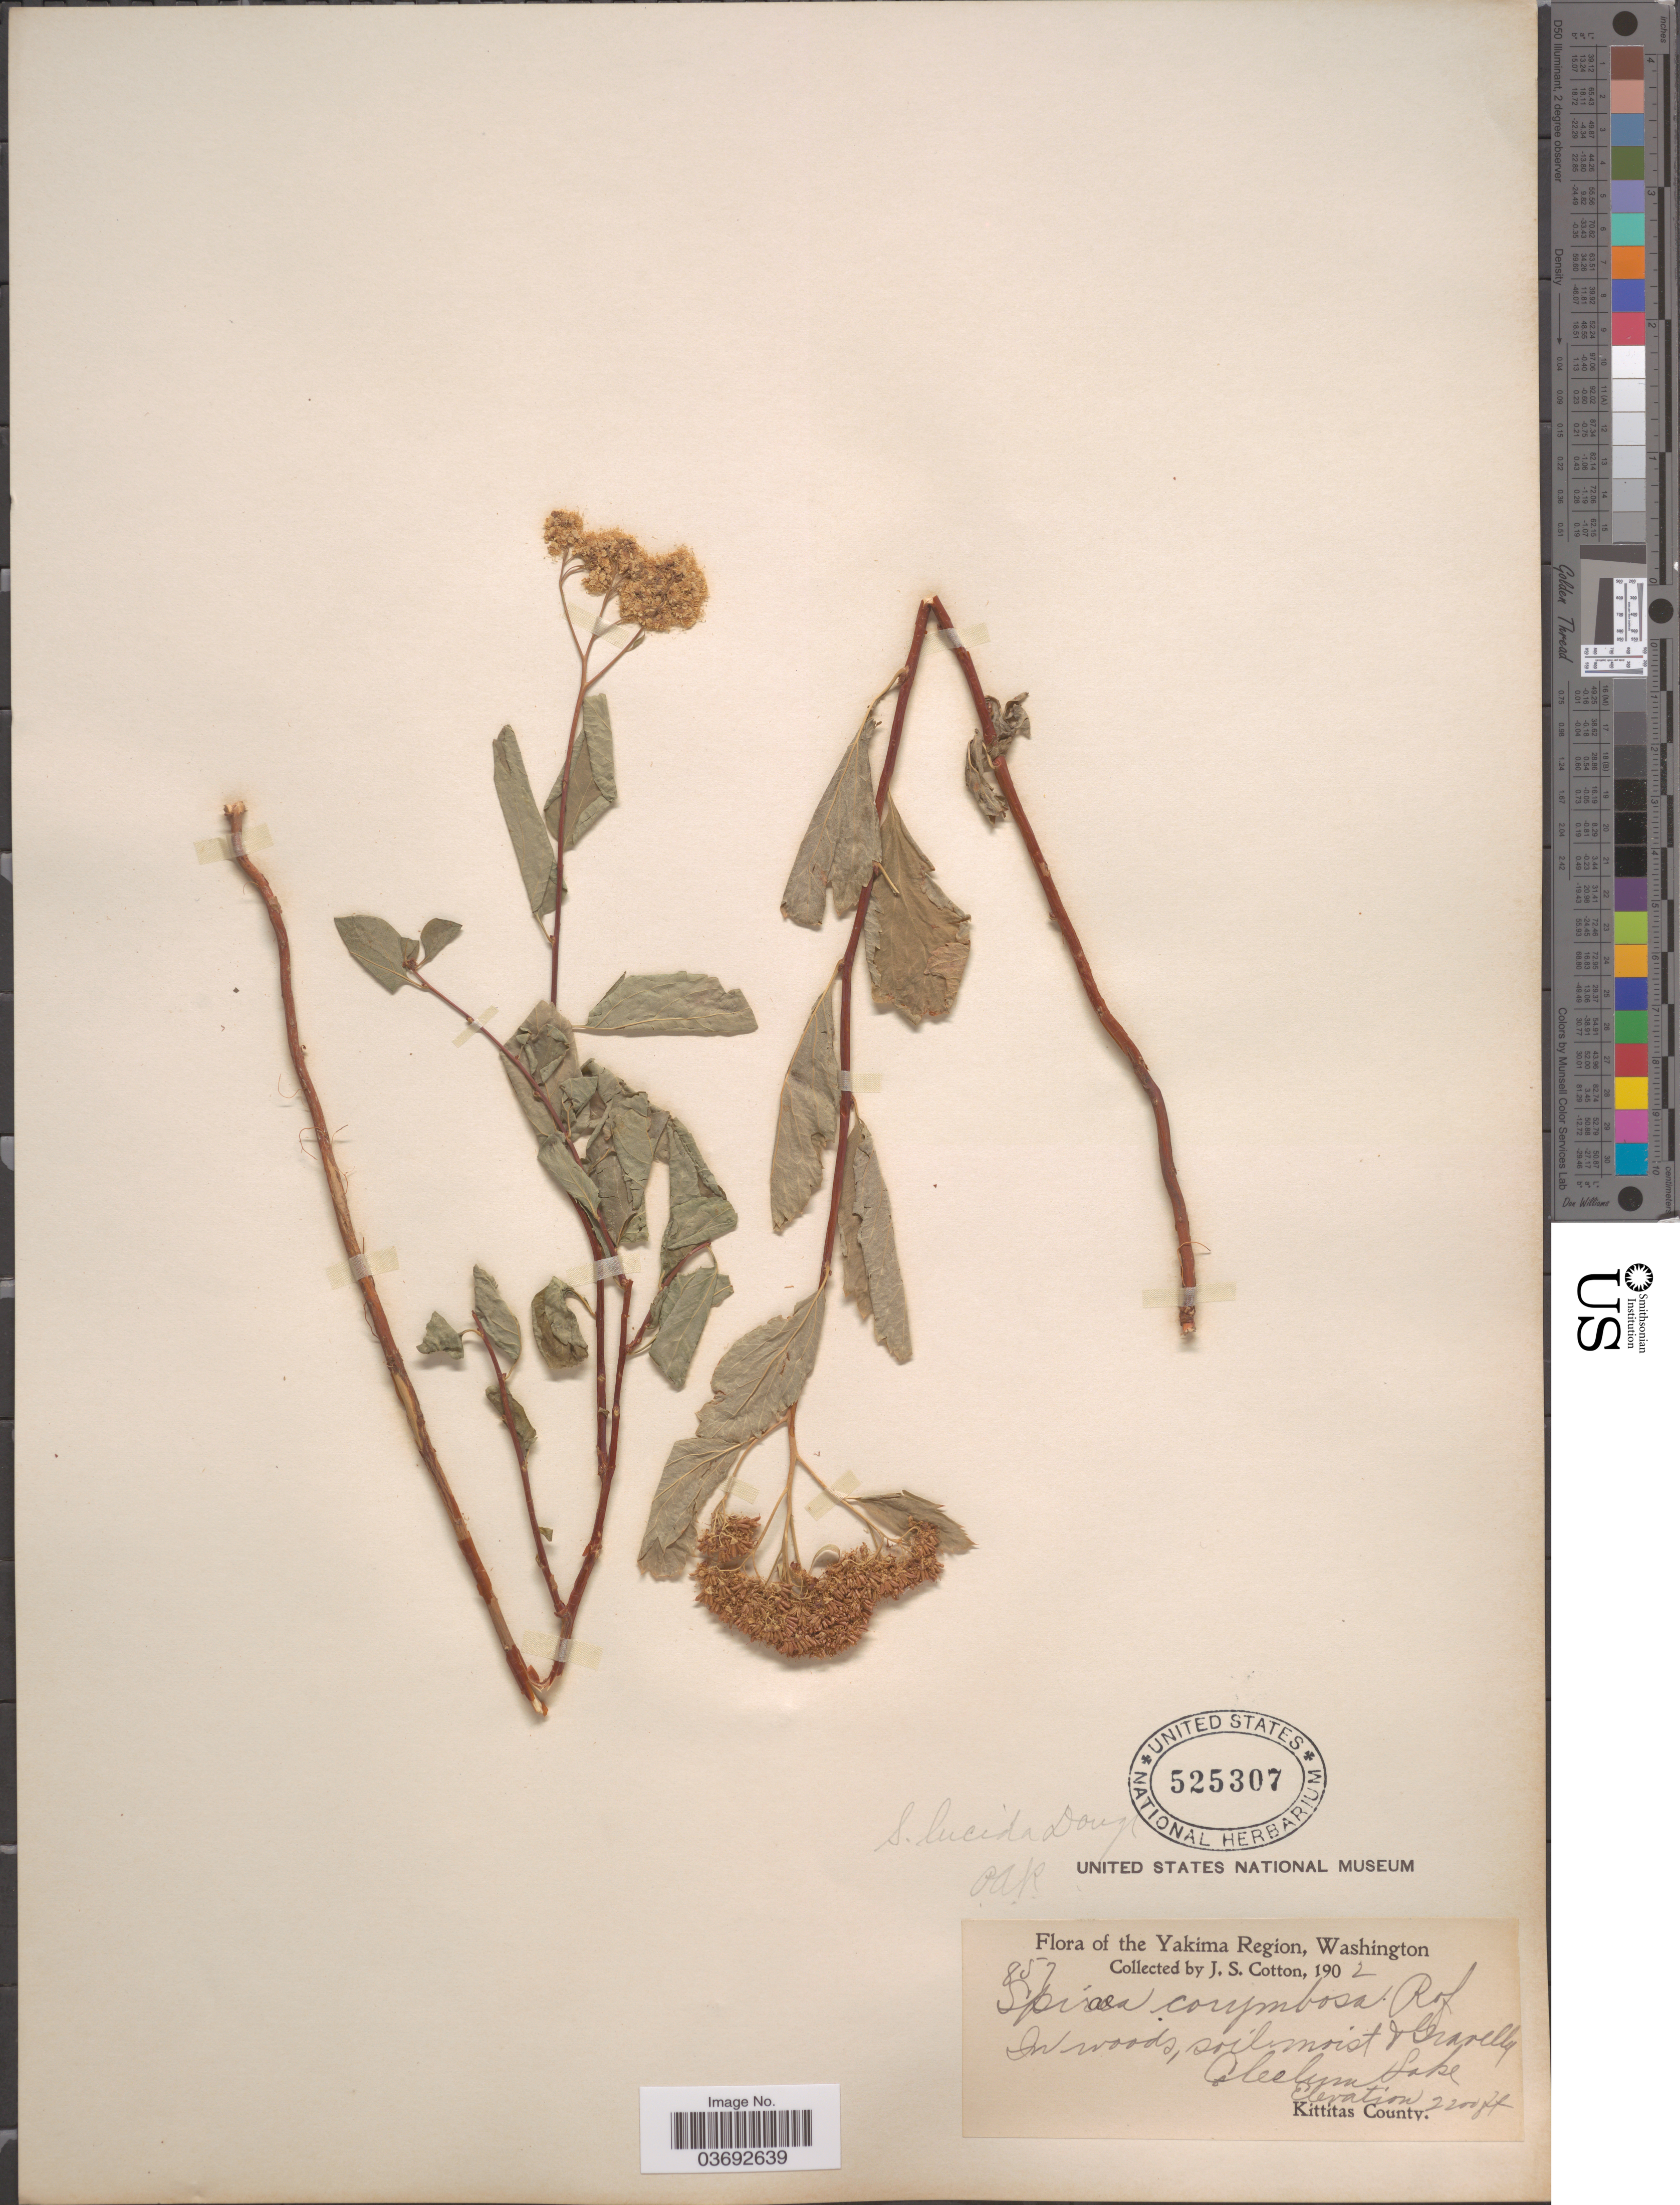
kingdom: Plantae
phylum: Tracheophyta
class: Magnoliopsida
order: Rosales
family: Rosaceae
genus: Spiraea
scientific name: Spiraea lucida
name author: Douglas ex Greene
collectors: J. S. Cotton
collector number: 857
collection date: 1902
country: United States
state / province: Washington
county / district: Kittitas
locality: Yakima Region. Cleelum Lake, Kittitas County.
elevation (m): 671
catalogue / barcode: US 525307